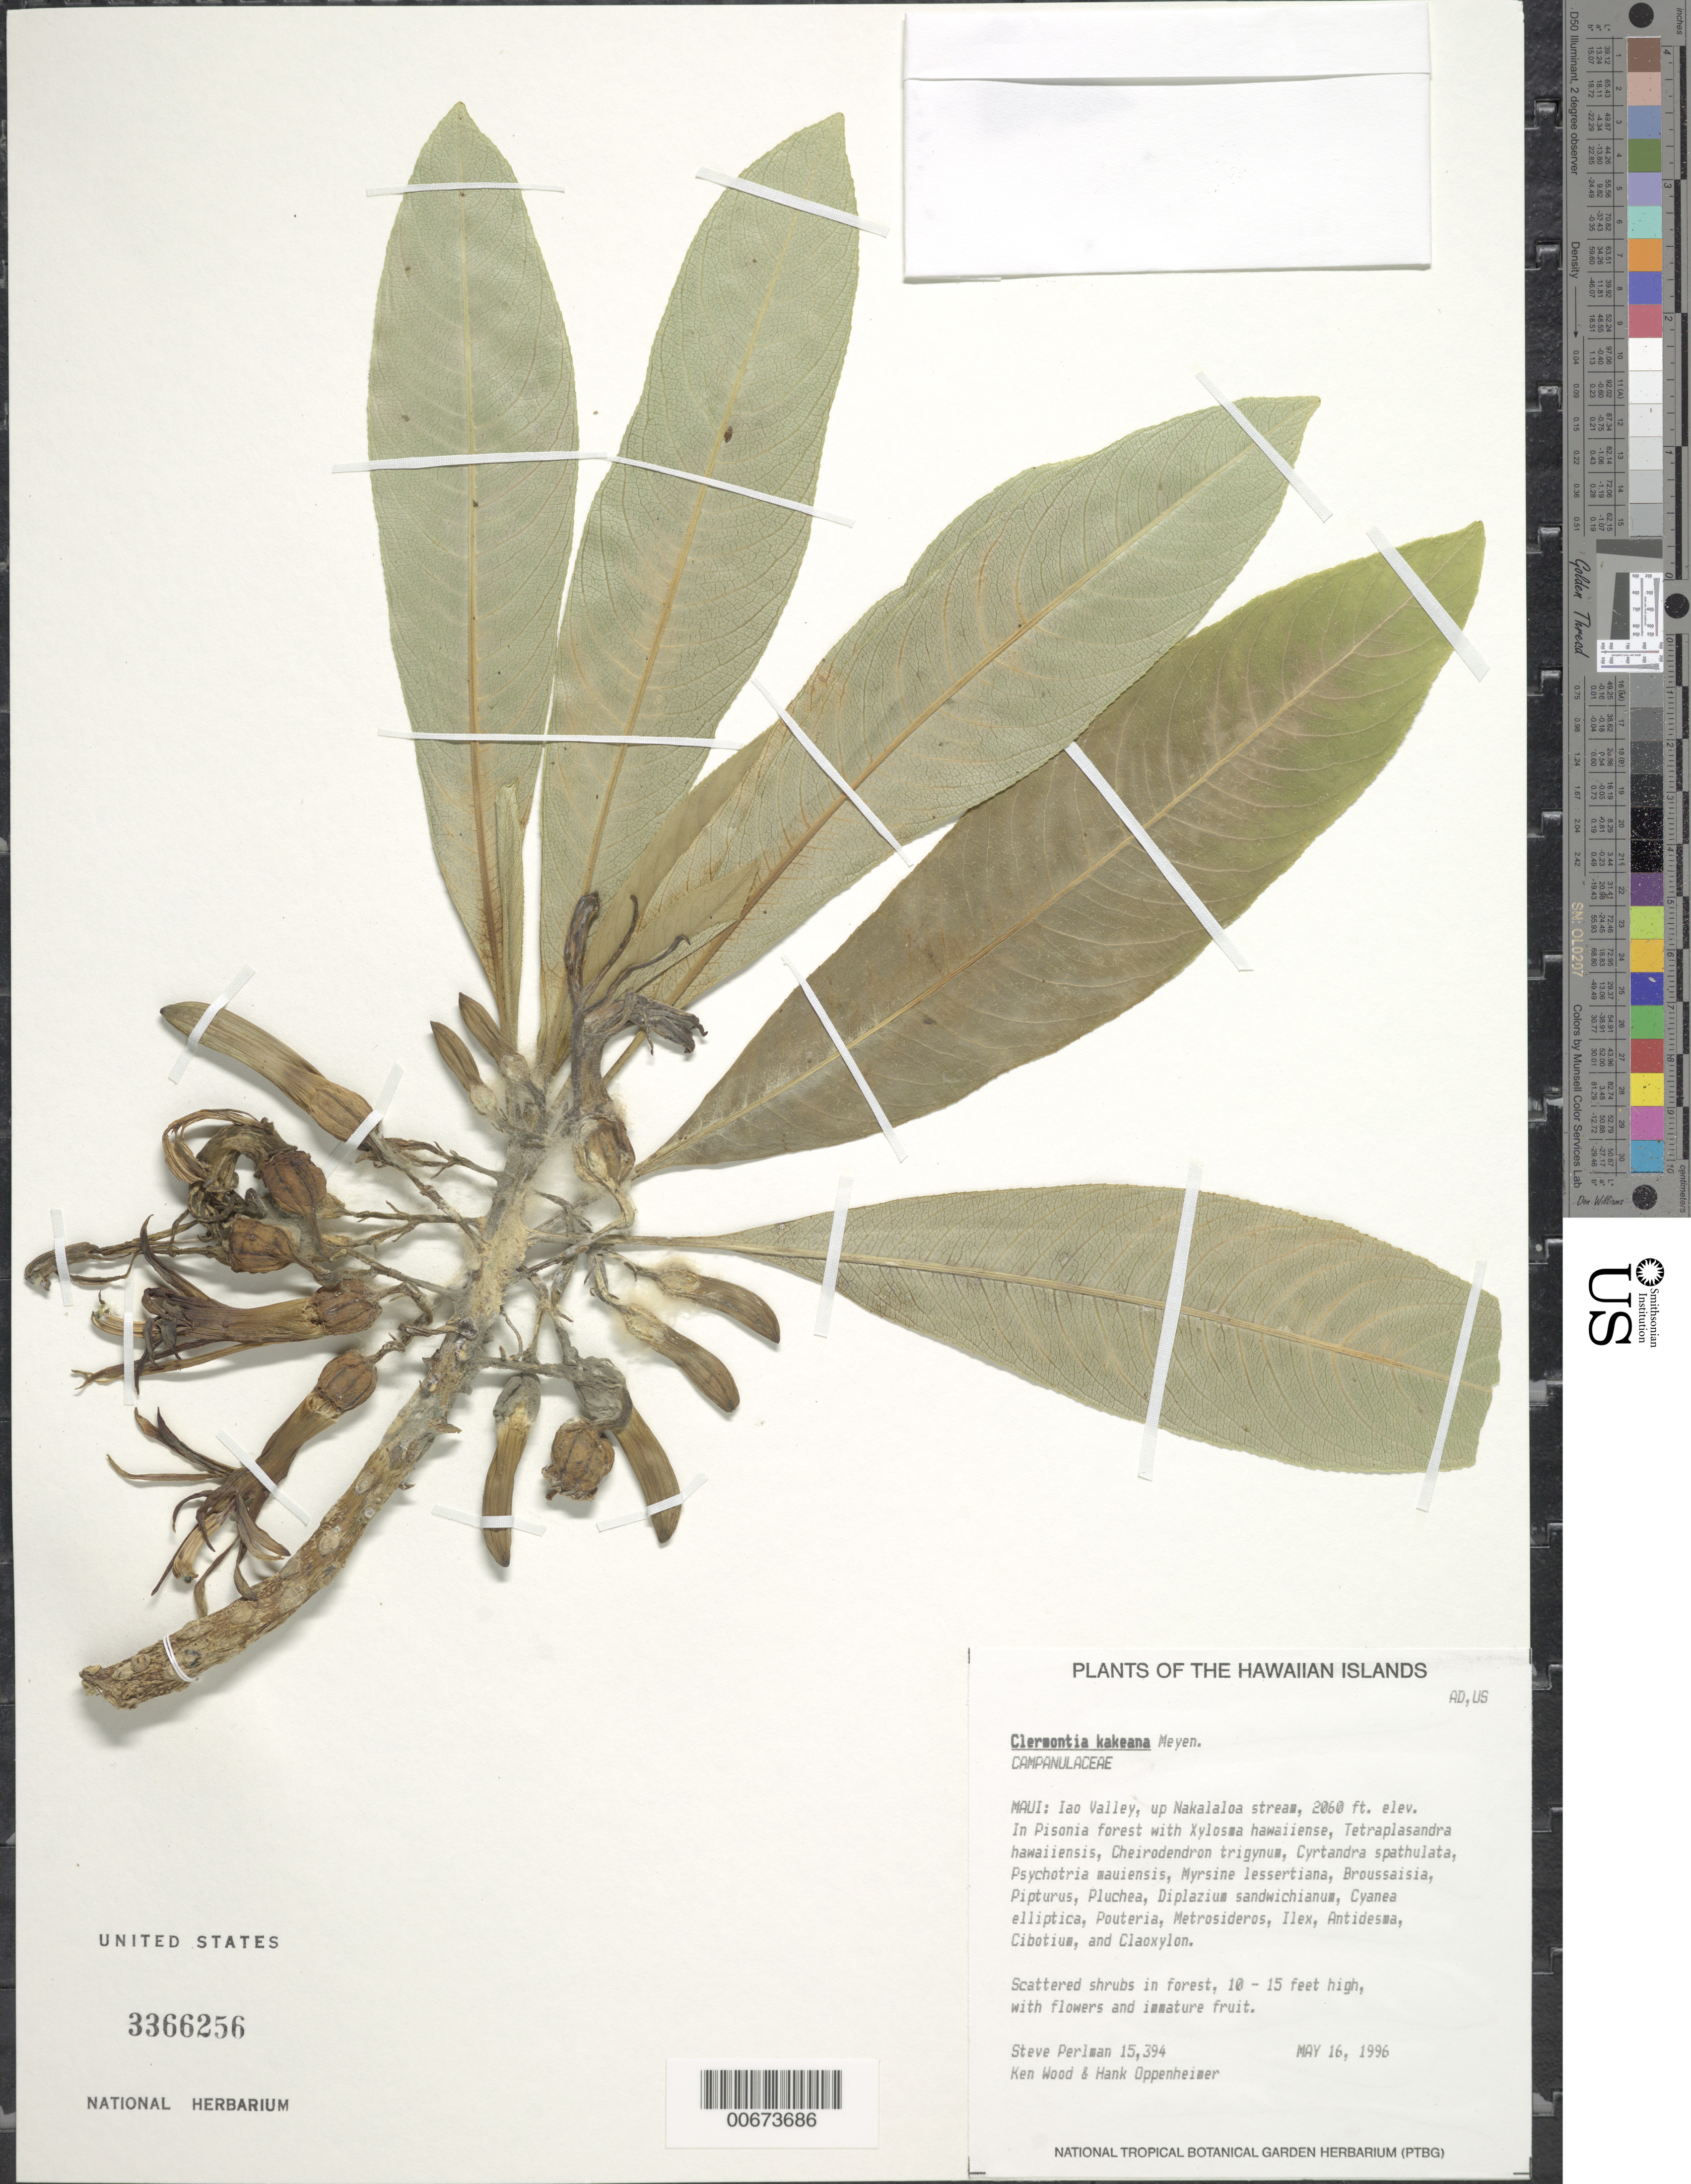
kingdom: Plantae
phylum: Tracheophyta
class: Magnoliopsida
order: Asterales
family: Campanulaceae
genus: Clermontia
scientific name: Clermontia kakeana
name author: Meyen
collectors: S. P. Perlman, K. Wood & H. Oppenheimer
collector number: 15394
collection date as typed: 16 May 1996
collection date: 1996-05-16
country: United States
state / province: Hawaii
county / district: Maui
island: Maui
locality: Iao valley, up Nakalaloa stream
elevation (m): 591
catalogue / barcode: US 3366256